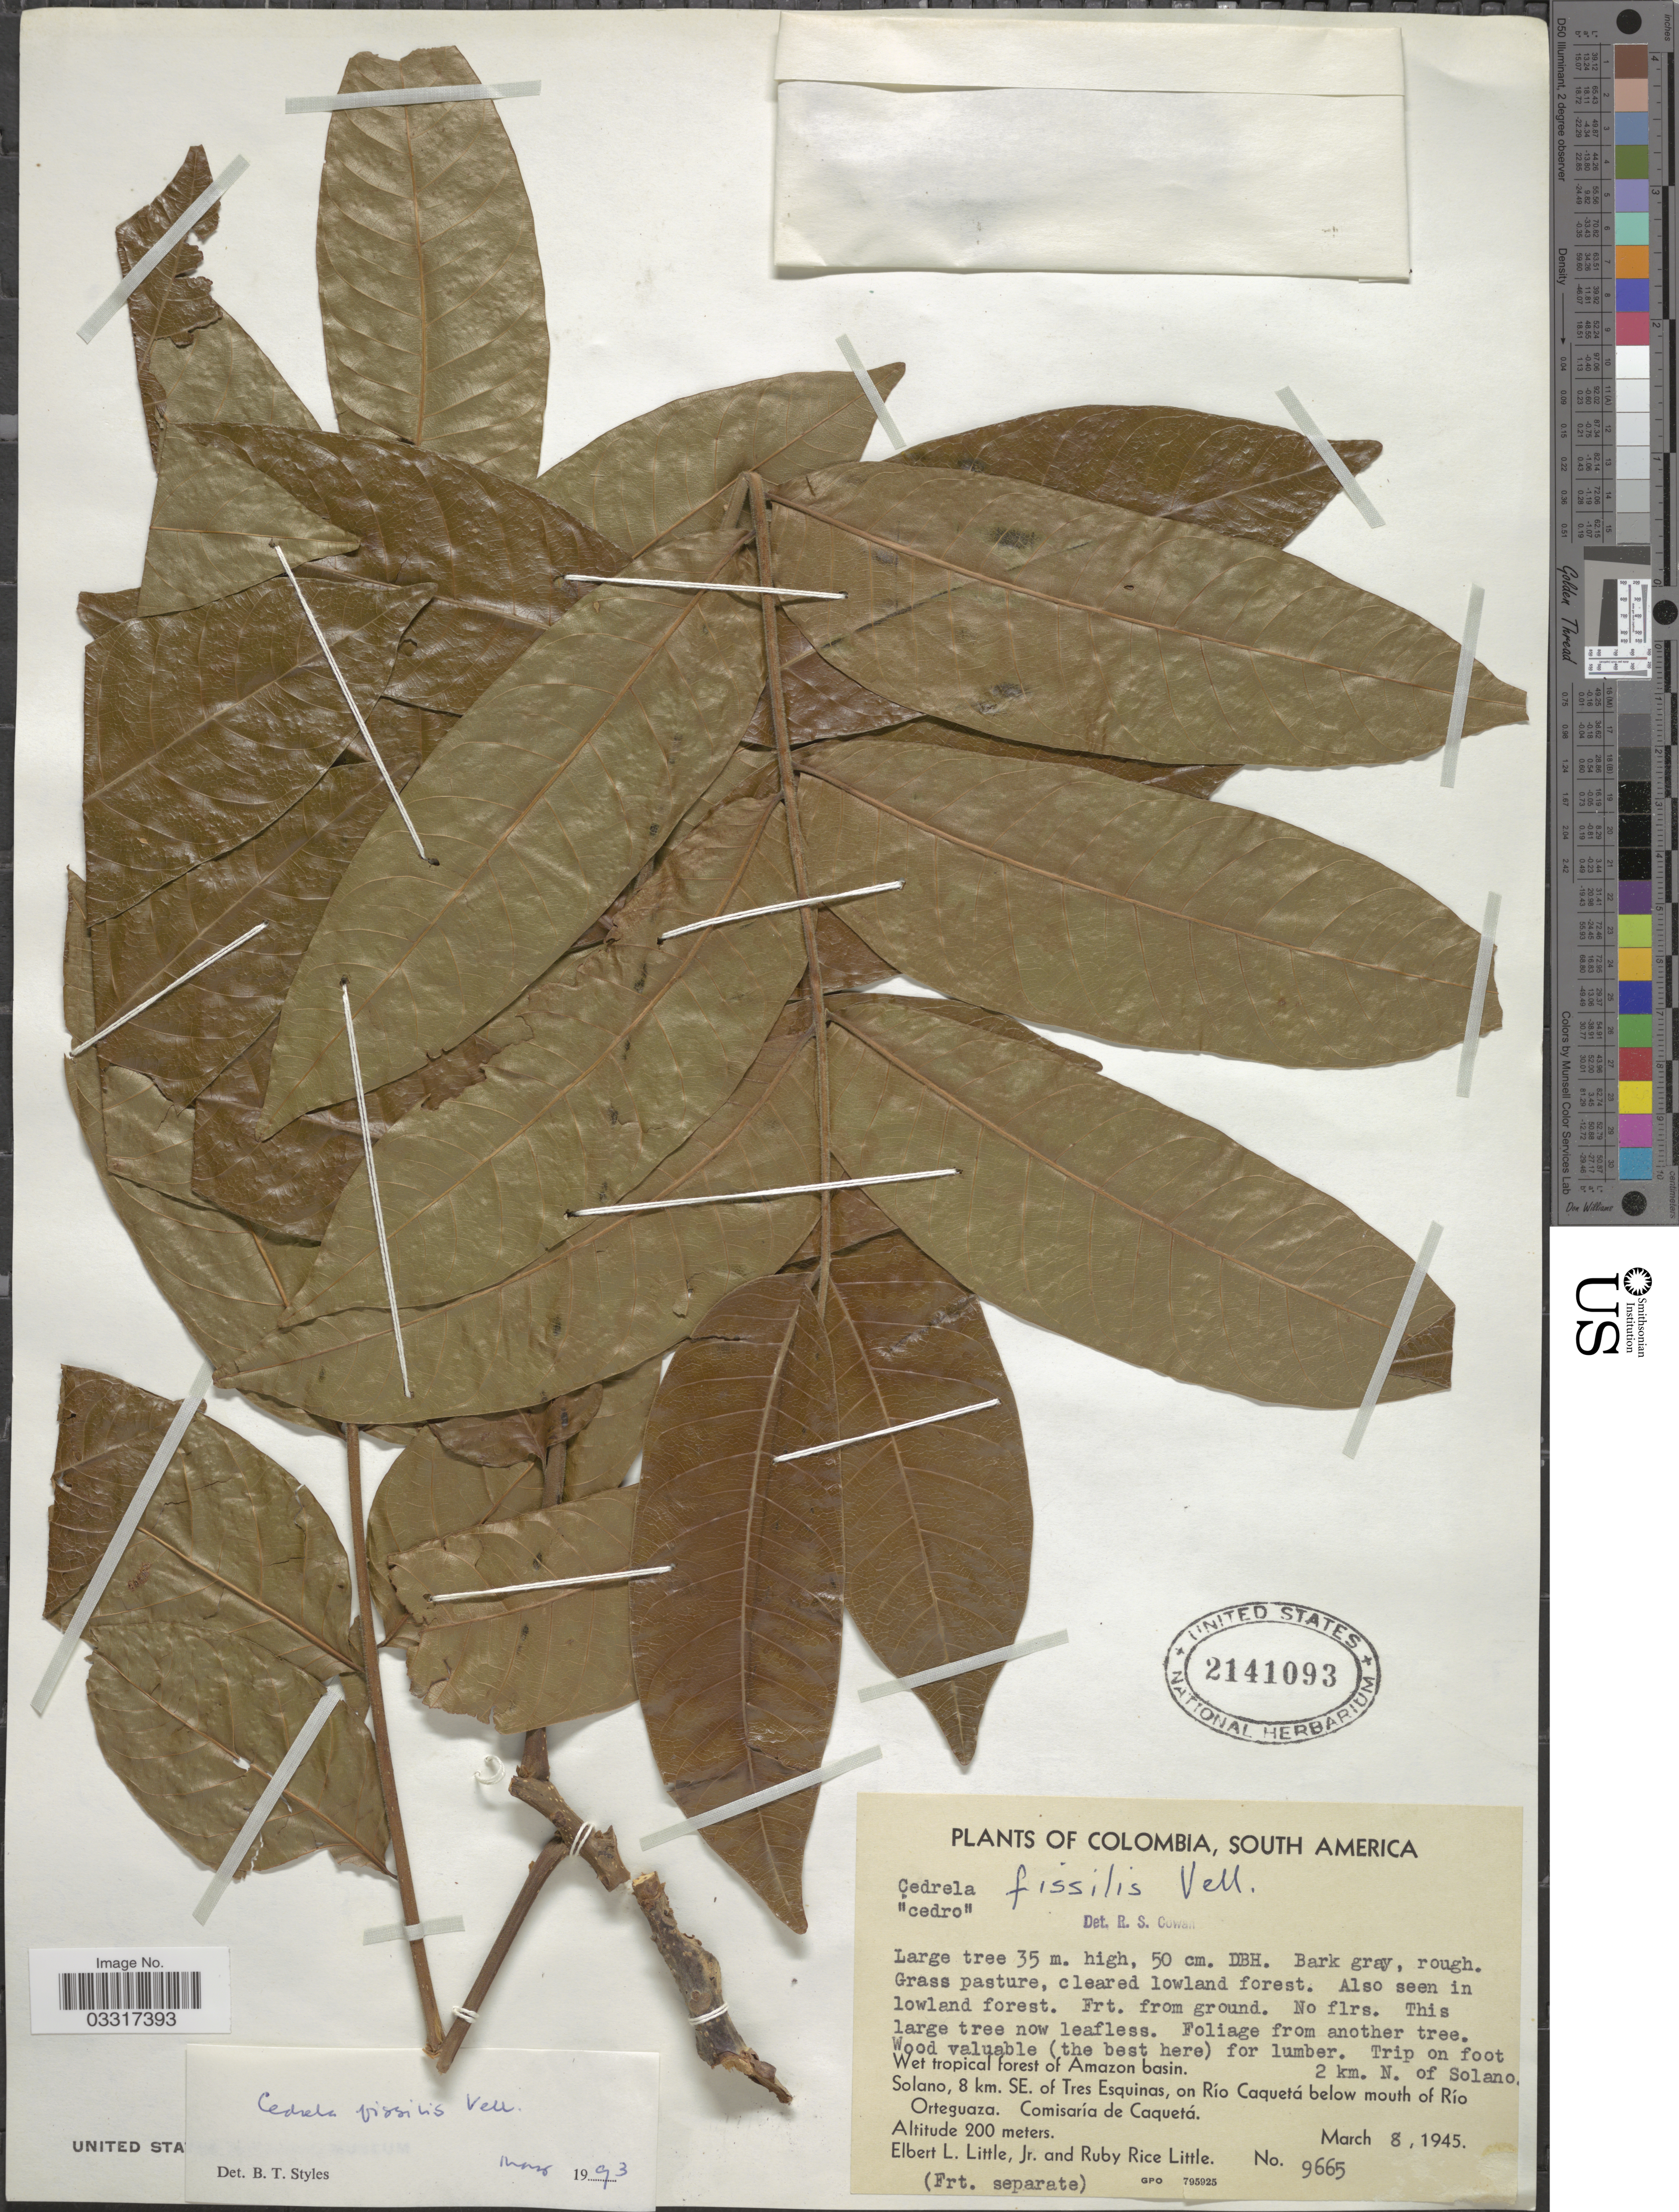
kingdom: Plantae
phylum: Tracheophyta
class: Magnoliopsida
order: Sapindales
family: Meliaceae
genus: Cedrela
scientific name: Cedrela fissilis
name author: Vell.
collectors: E. L. Little & R. R. Little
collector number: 9665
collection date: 1945-03-08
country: Colombia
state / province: Caquetá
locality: Trip on foot 2 km. N. of Solano. Wet tropical forest of Amazon basin. Solano, 8 km. SE. of Tres Esquinas, on Río Caquetá below mouth of Río Orteguaza. Comisaría de Caquetá.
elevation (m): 200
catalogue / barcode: US 2141093